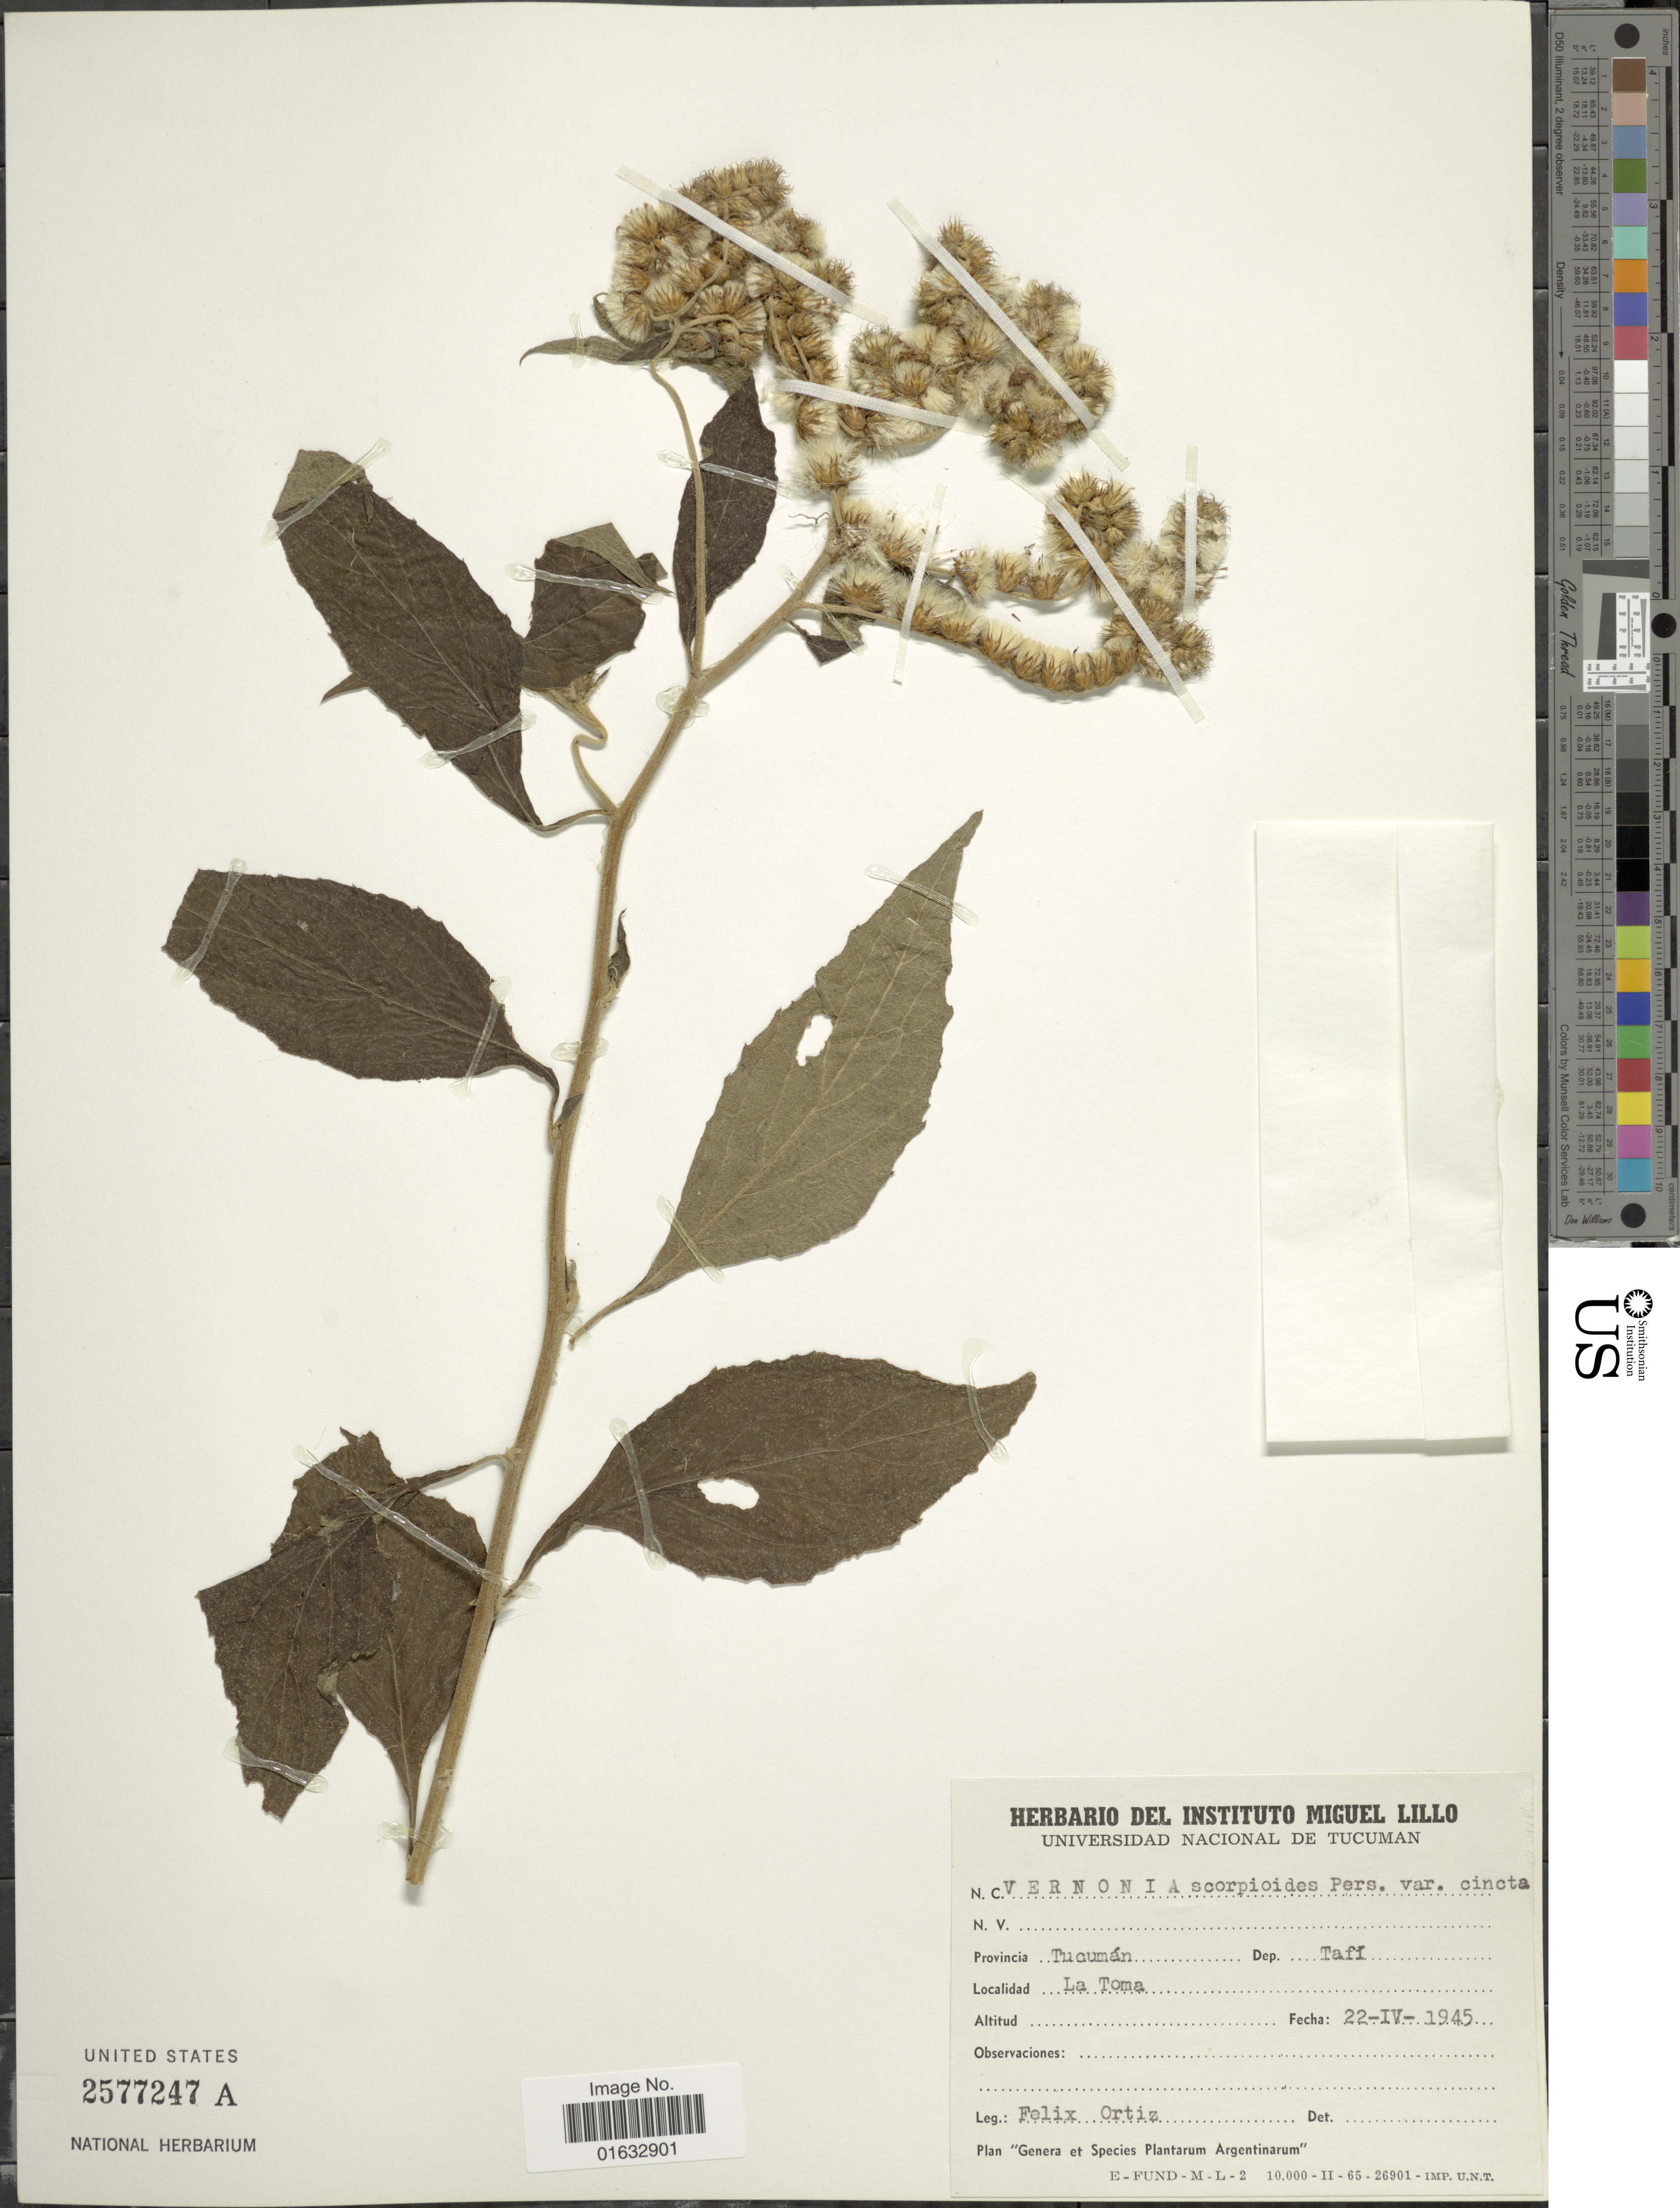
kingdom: Plantae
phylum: Tracheophyta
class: Magnoliopsida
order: Asterales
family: Asteraceae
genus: Cyrtocymura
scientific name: Cyrtocymura scorpioides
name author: (Lam.) H. Rob.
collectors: F. Ortiz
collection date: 1945-04-22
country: Argentina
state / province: Tucuman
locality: Dep. Taff. La Toma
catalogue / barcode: US 2577247A